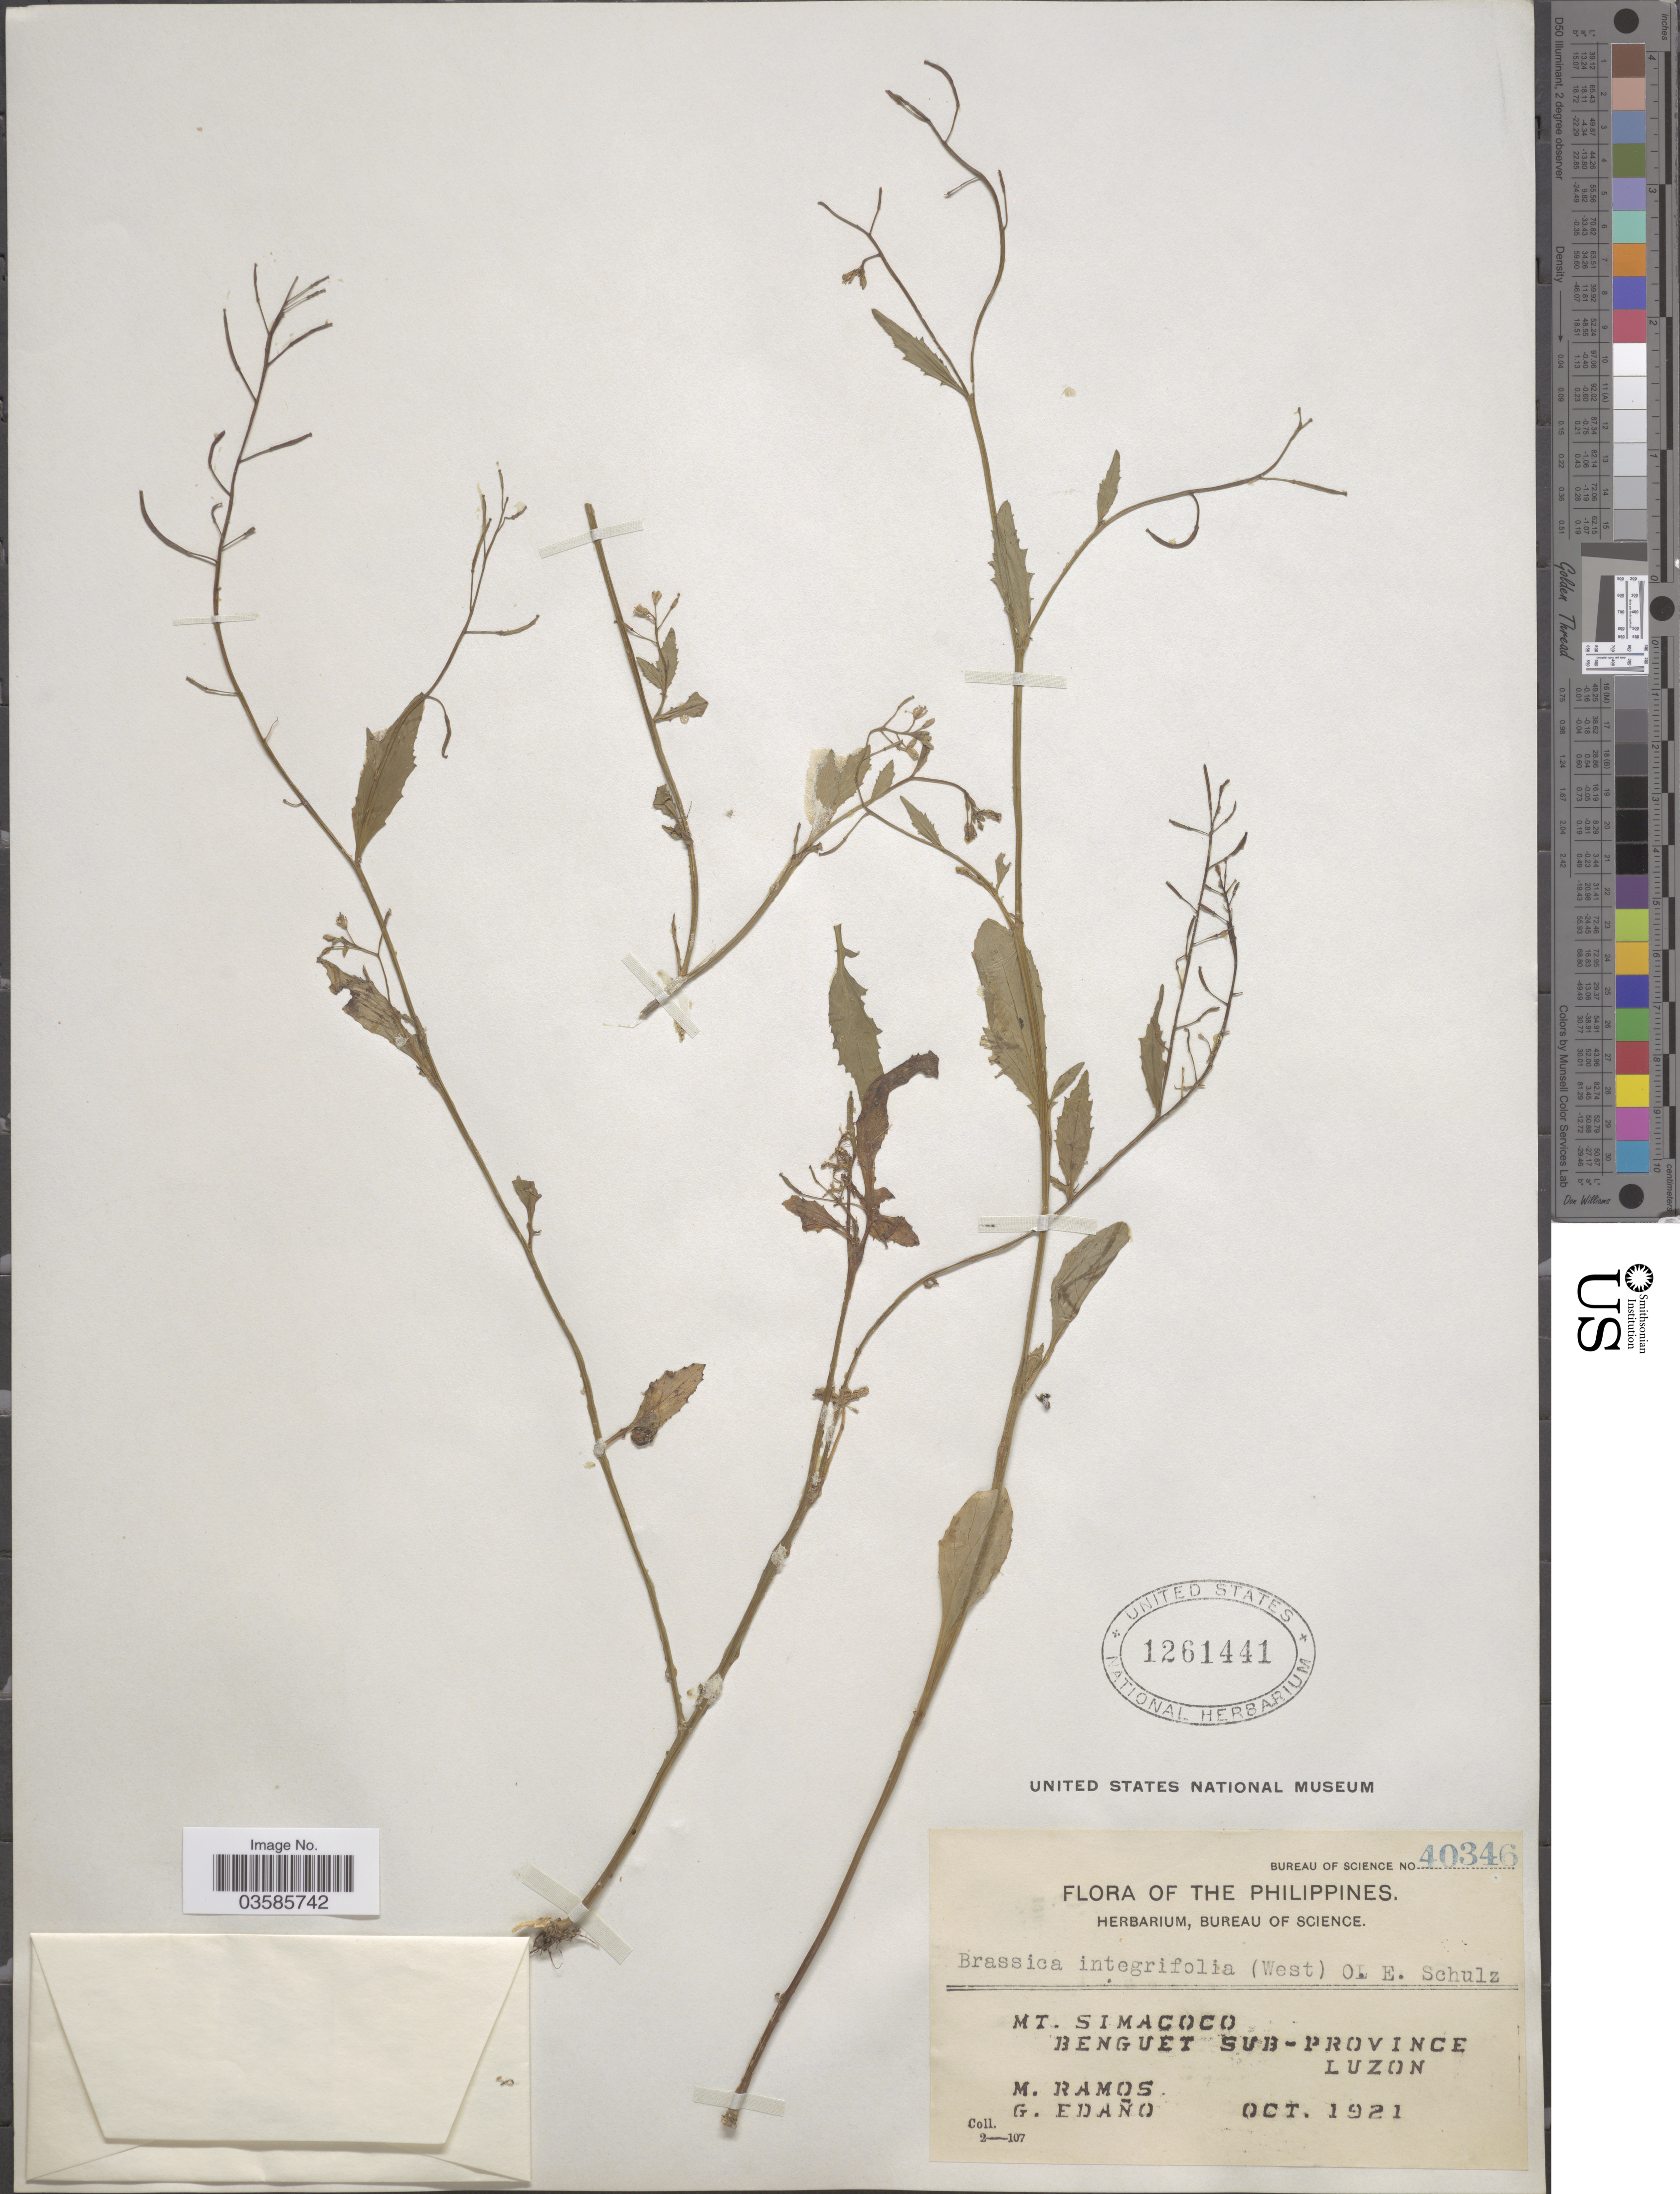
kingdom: Plantae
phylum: Tracheophyta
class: Magnoliopsida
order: Brassicales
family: Brassicaceae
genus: Brassica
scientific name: Brassica integrifolia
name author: (H. West) O.E. Schulz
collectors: M. Ramos & G. Edaño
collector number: Bureau of Science 40346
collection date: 1921-10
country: Philippines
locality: Mt. Simacoco, Benguet Sub-Province Luzon.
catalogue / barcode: US 1261441